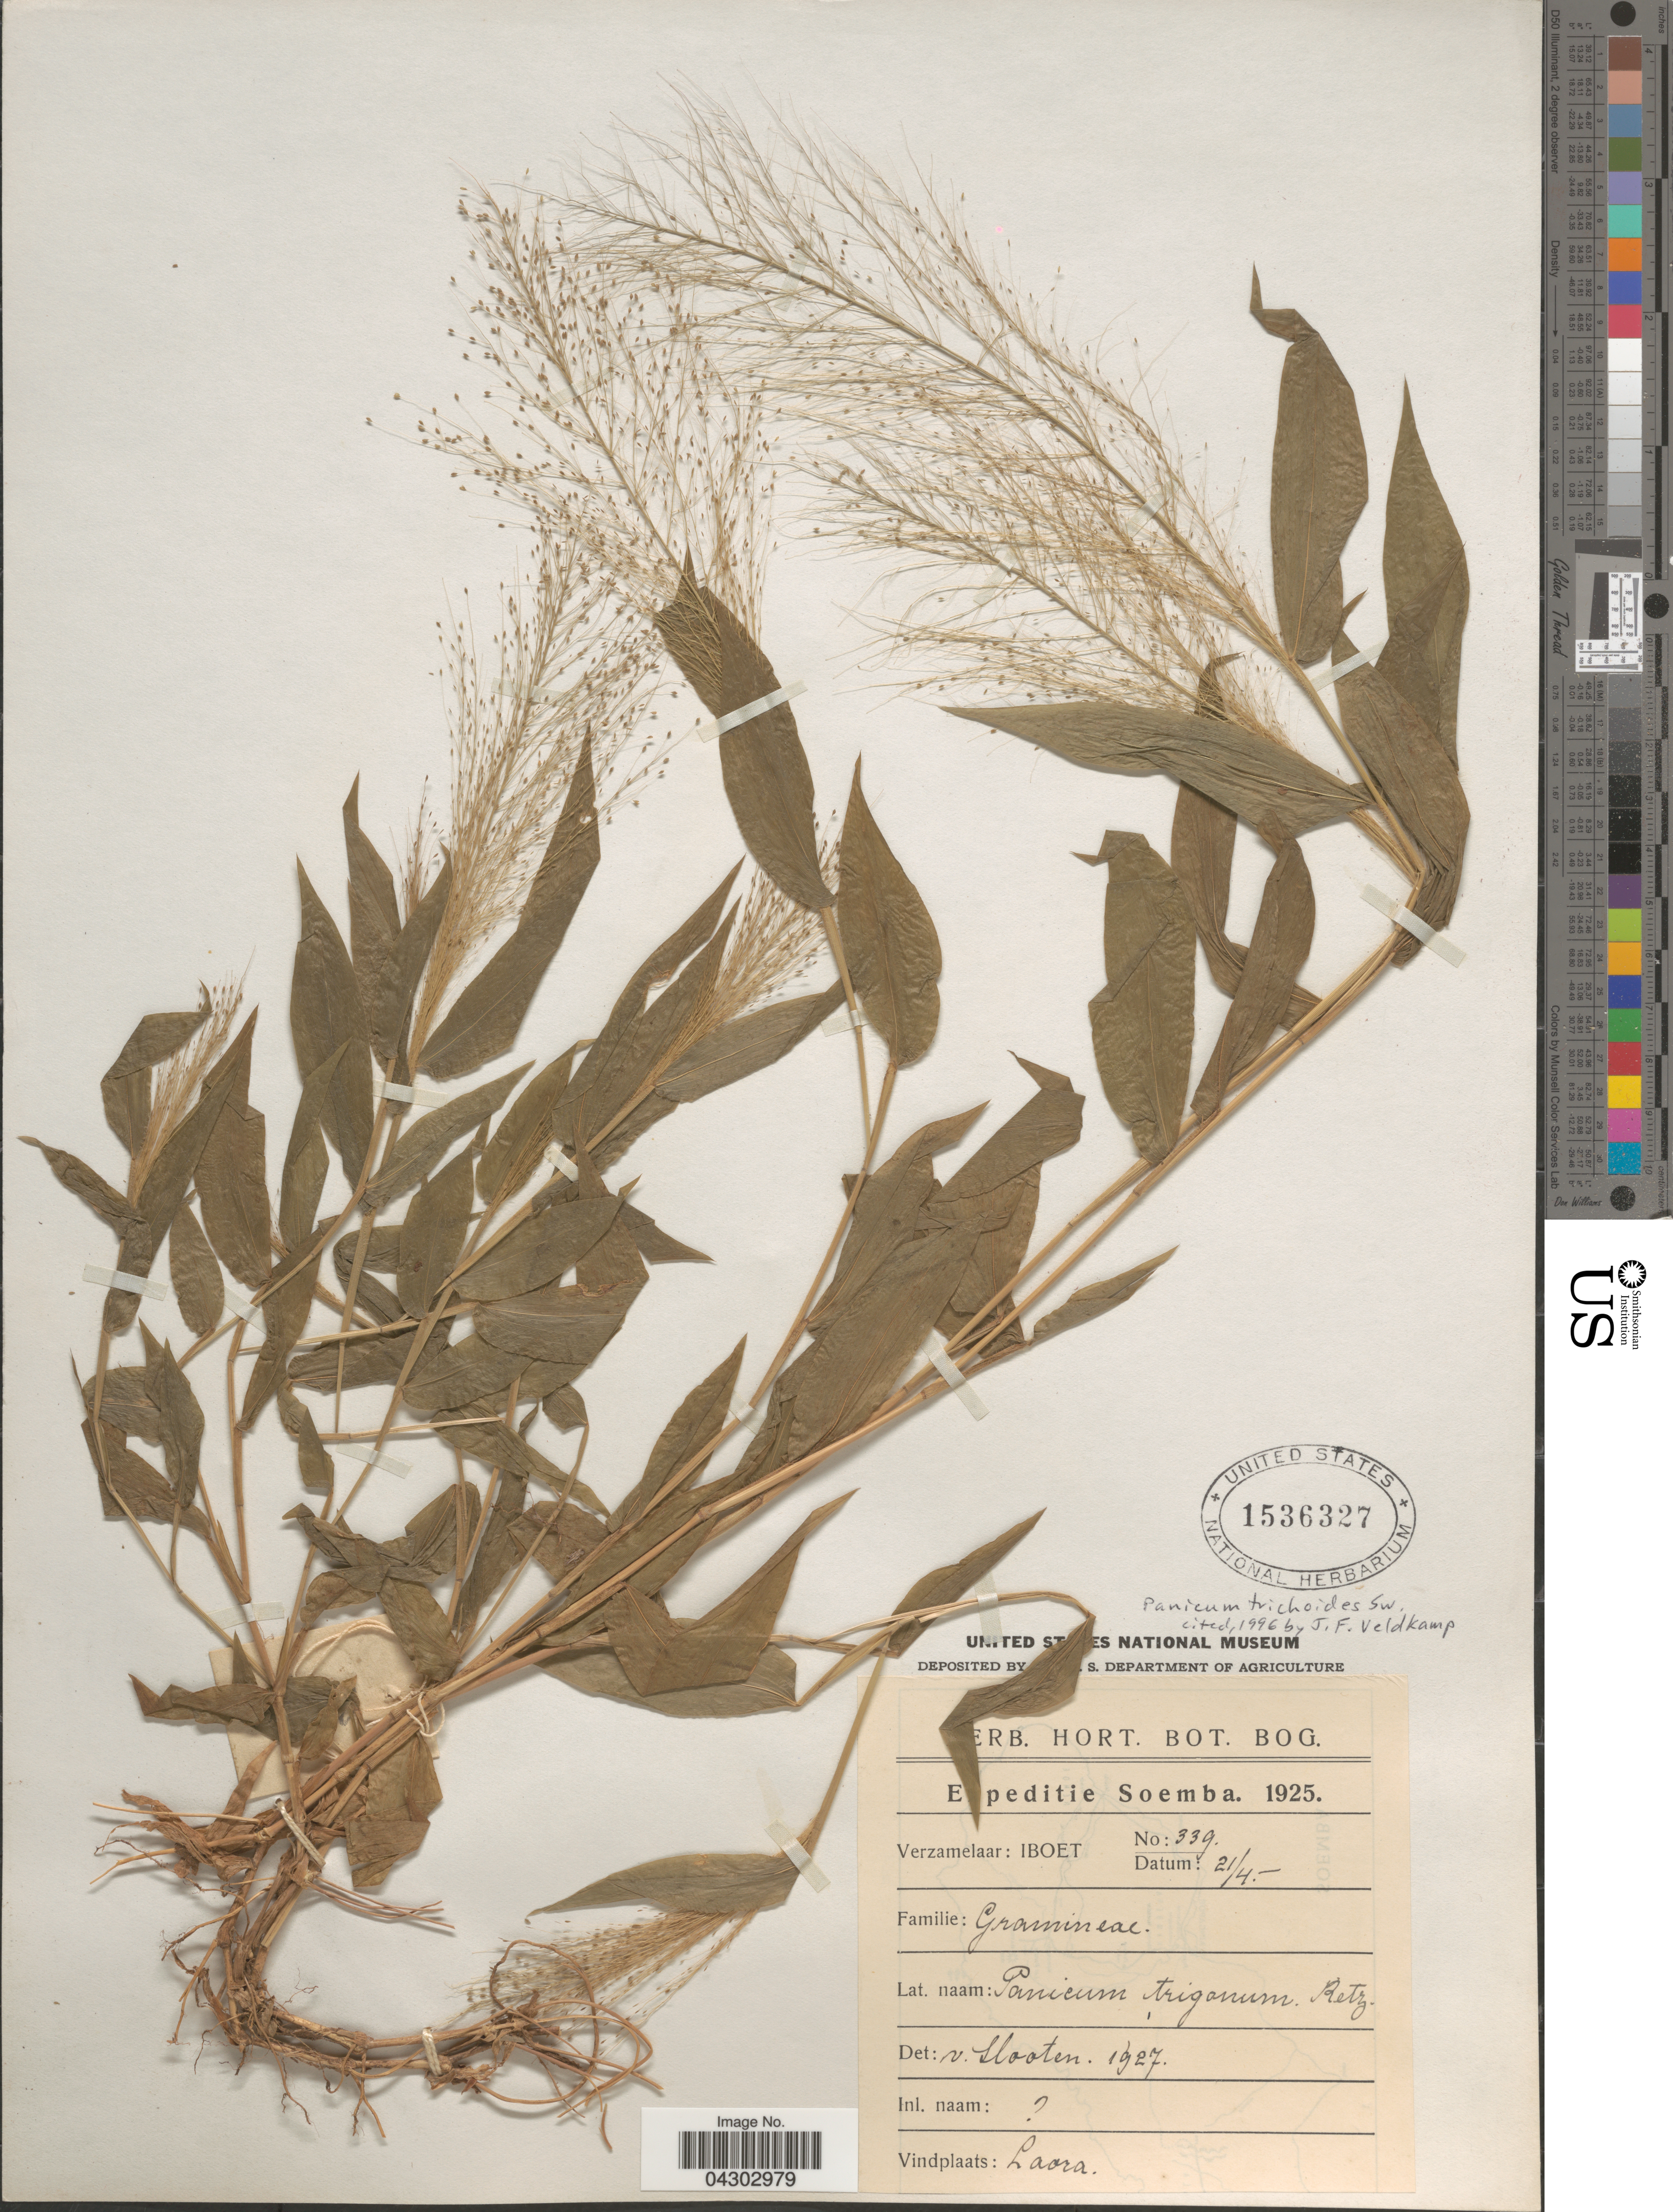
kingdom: Plantae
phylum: Tracheophyta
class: Liliopsida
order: Poales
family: Poaceae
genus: Panicum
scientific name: Panicum trichoides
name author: Sw.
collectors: -. Iboet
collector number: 339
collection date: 1925-04-21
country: Indonesia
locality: Expeditie Soemba. Laora.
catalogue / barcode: US 1536327